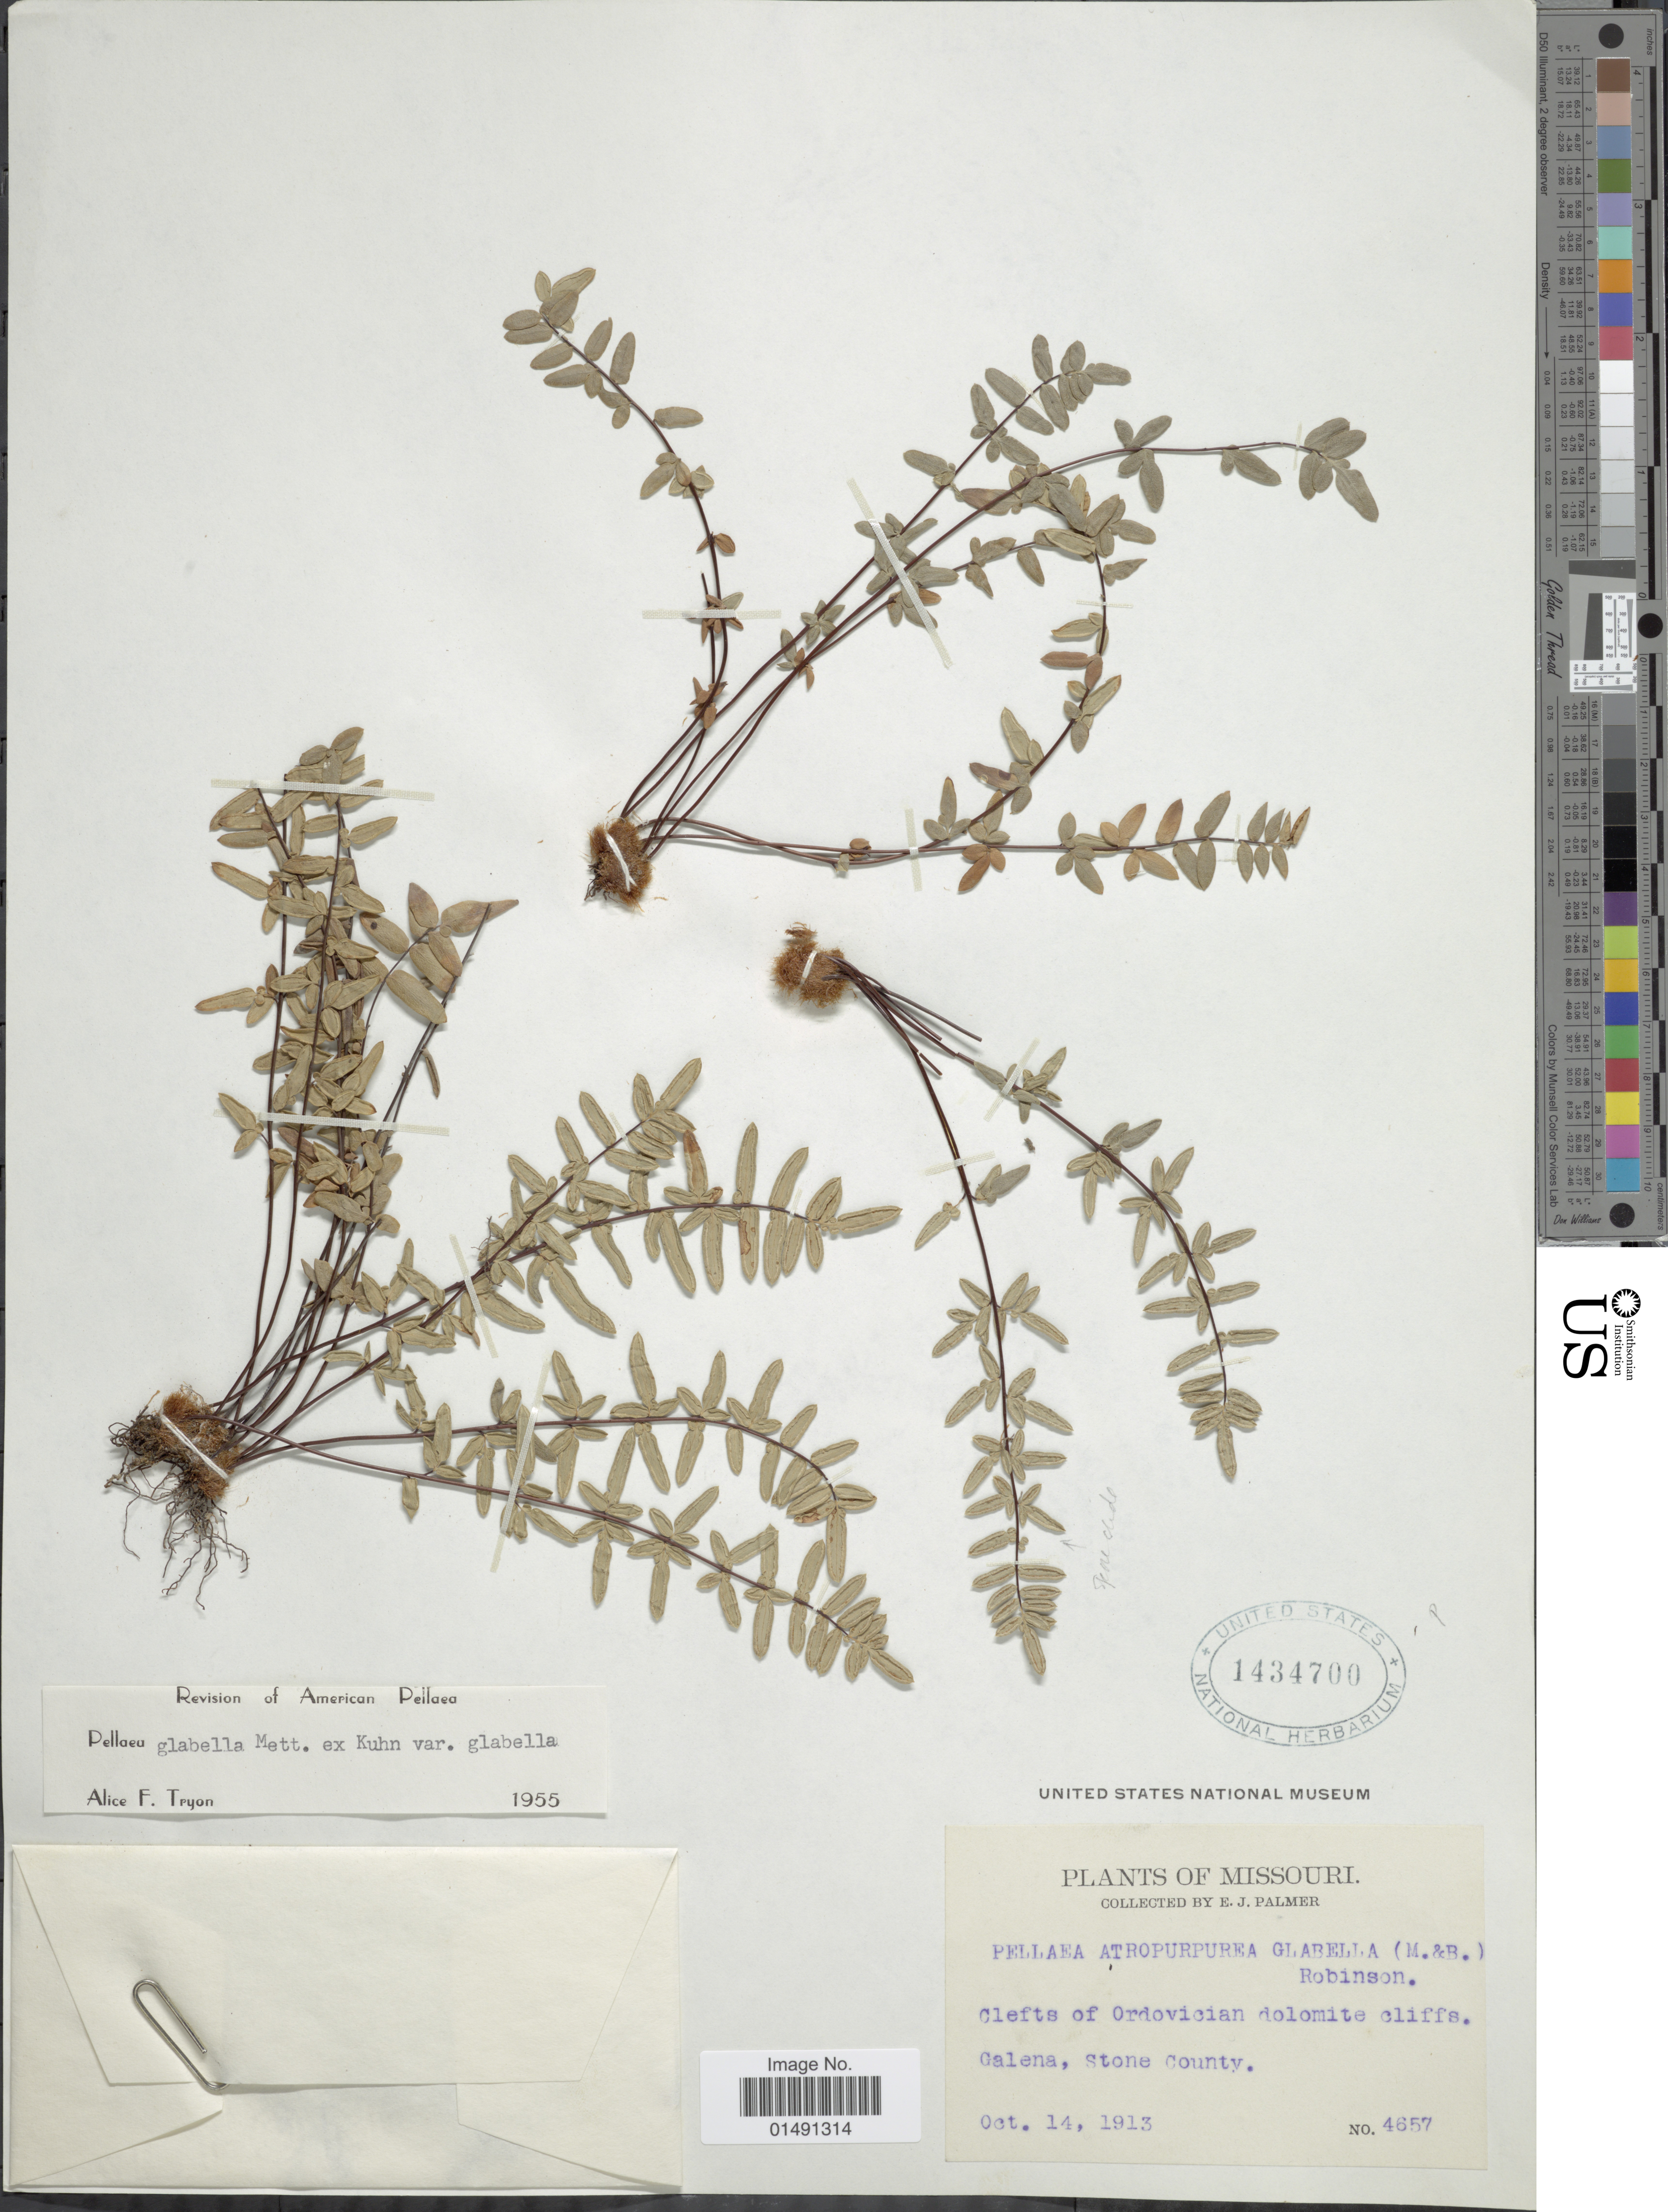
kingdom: Plantae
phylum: Tracheophyta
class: Polypodiopsida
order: Polypodiales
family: Pteridaceae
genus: Pellaea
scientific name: Pellaea glabella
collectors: E. J. Palmer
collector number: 4657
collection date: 1913-10-14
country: United States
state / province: Missouri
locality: Clefts of Ordovician dolomite cliffs. Galena, Stone County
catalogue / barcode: US 1434700